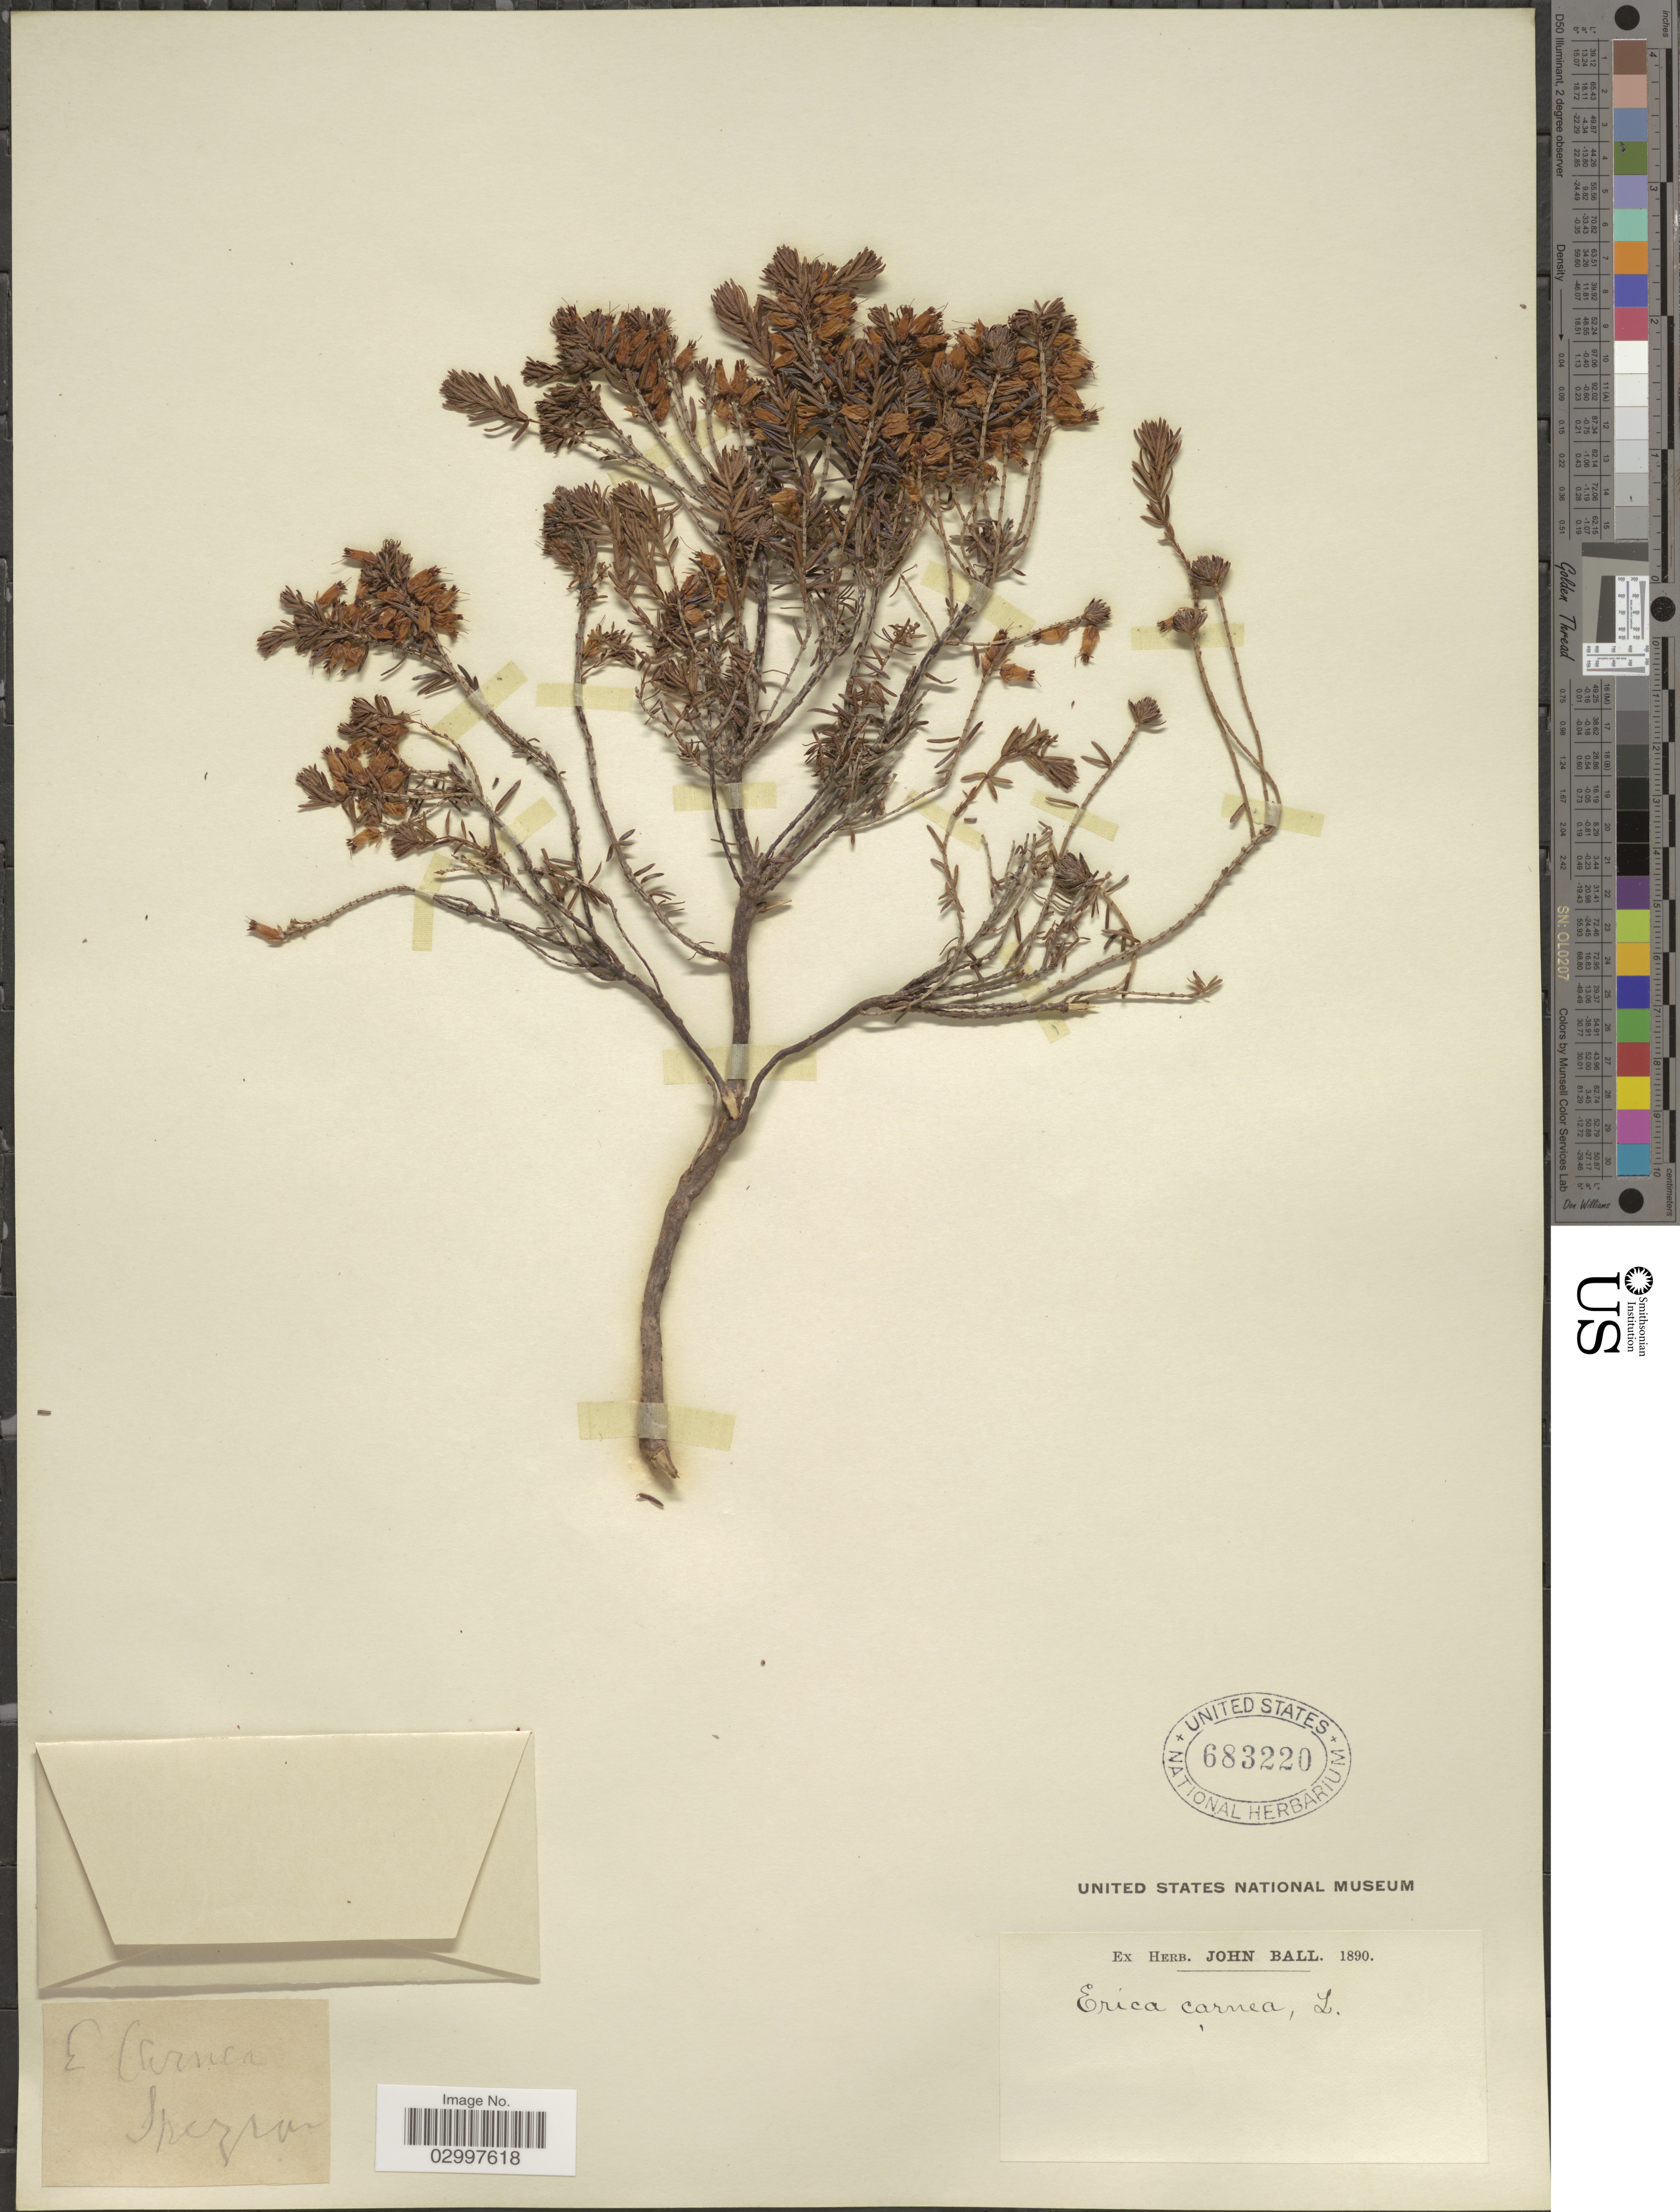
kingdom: Plantae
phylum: Tracheophyta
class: Magnoliopsida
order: Ericales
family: Ericaceae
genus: Erica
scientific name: Erica carnea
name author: L.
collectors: ex herb. John Ball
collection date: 1890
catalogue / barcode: US 683220